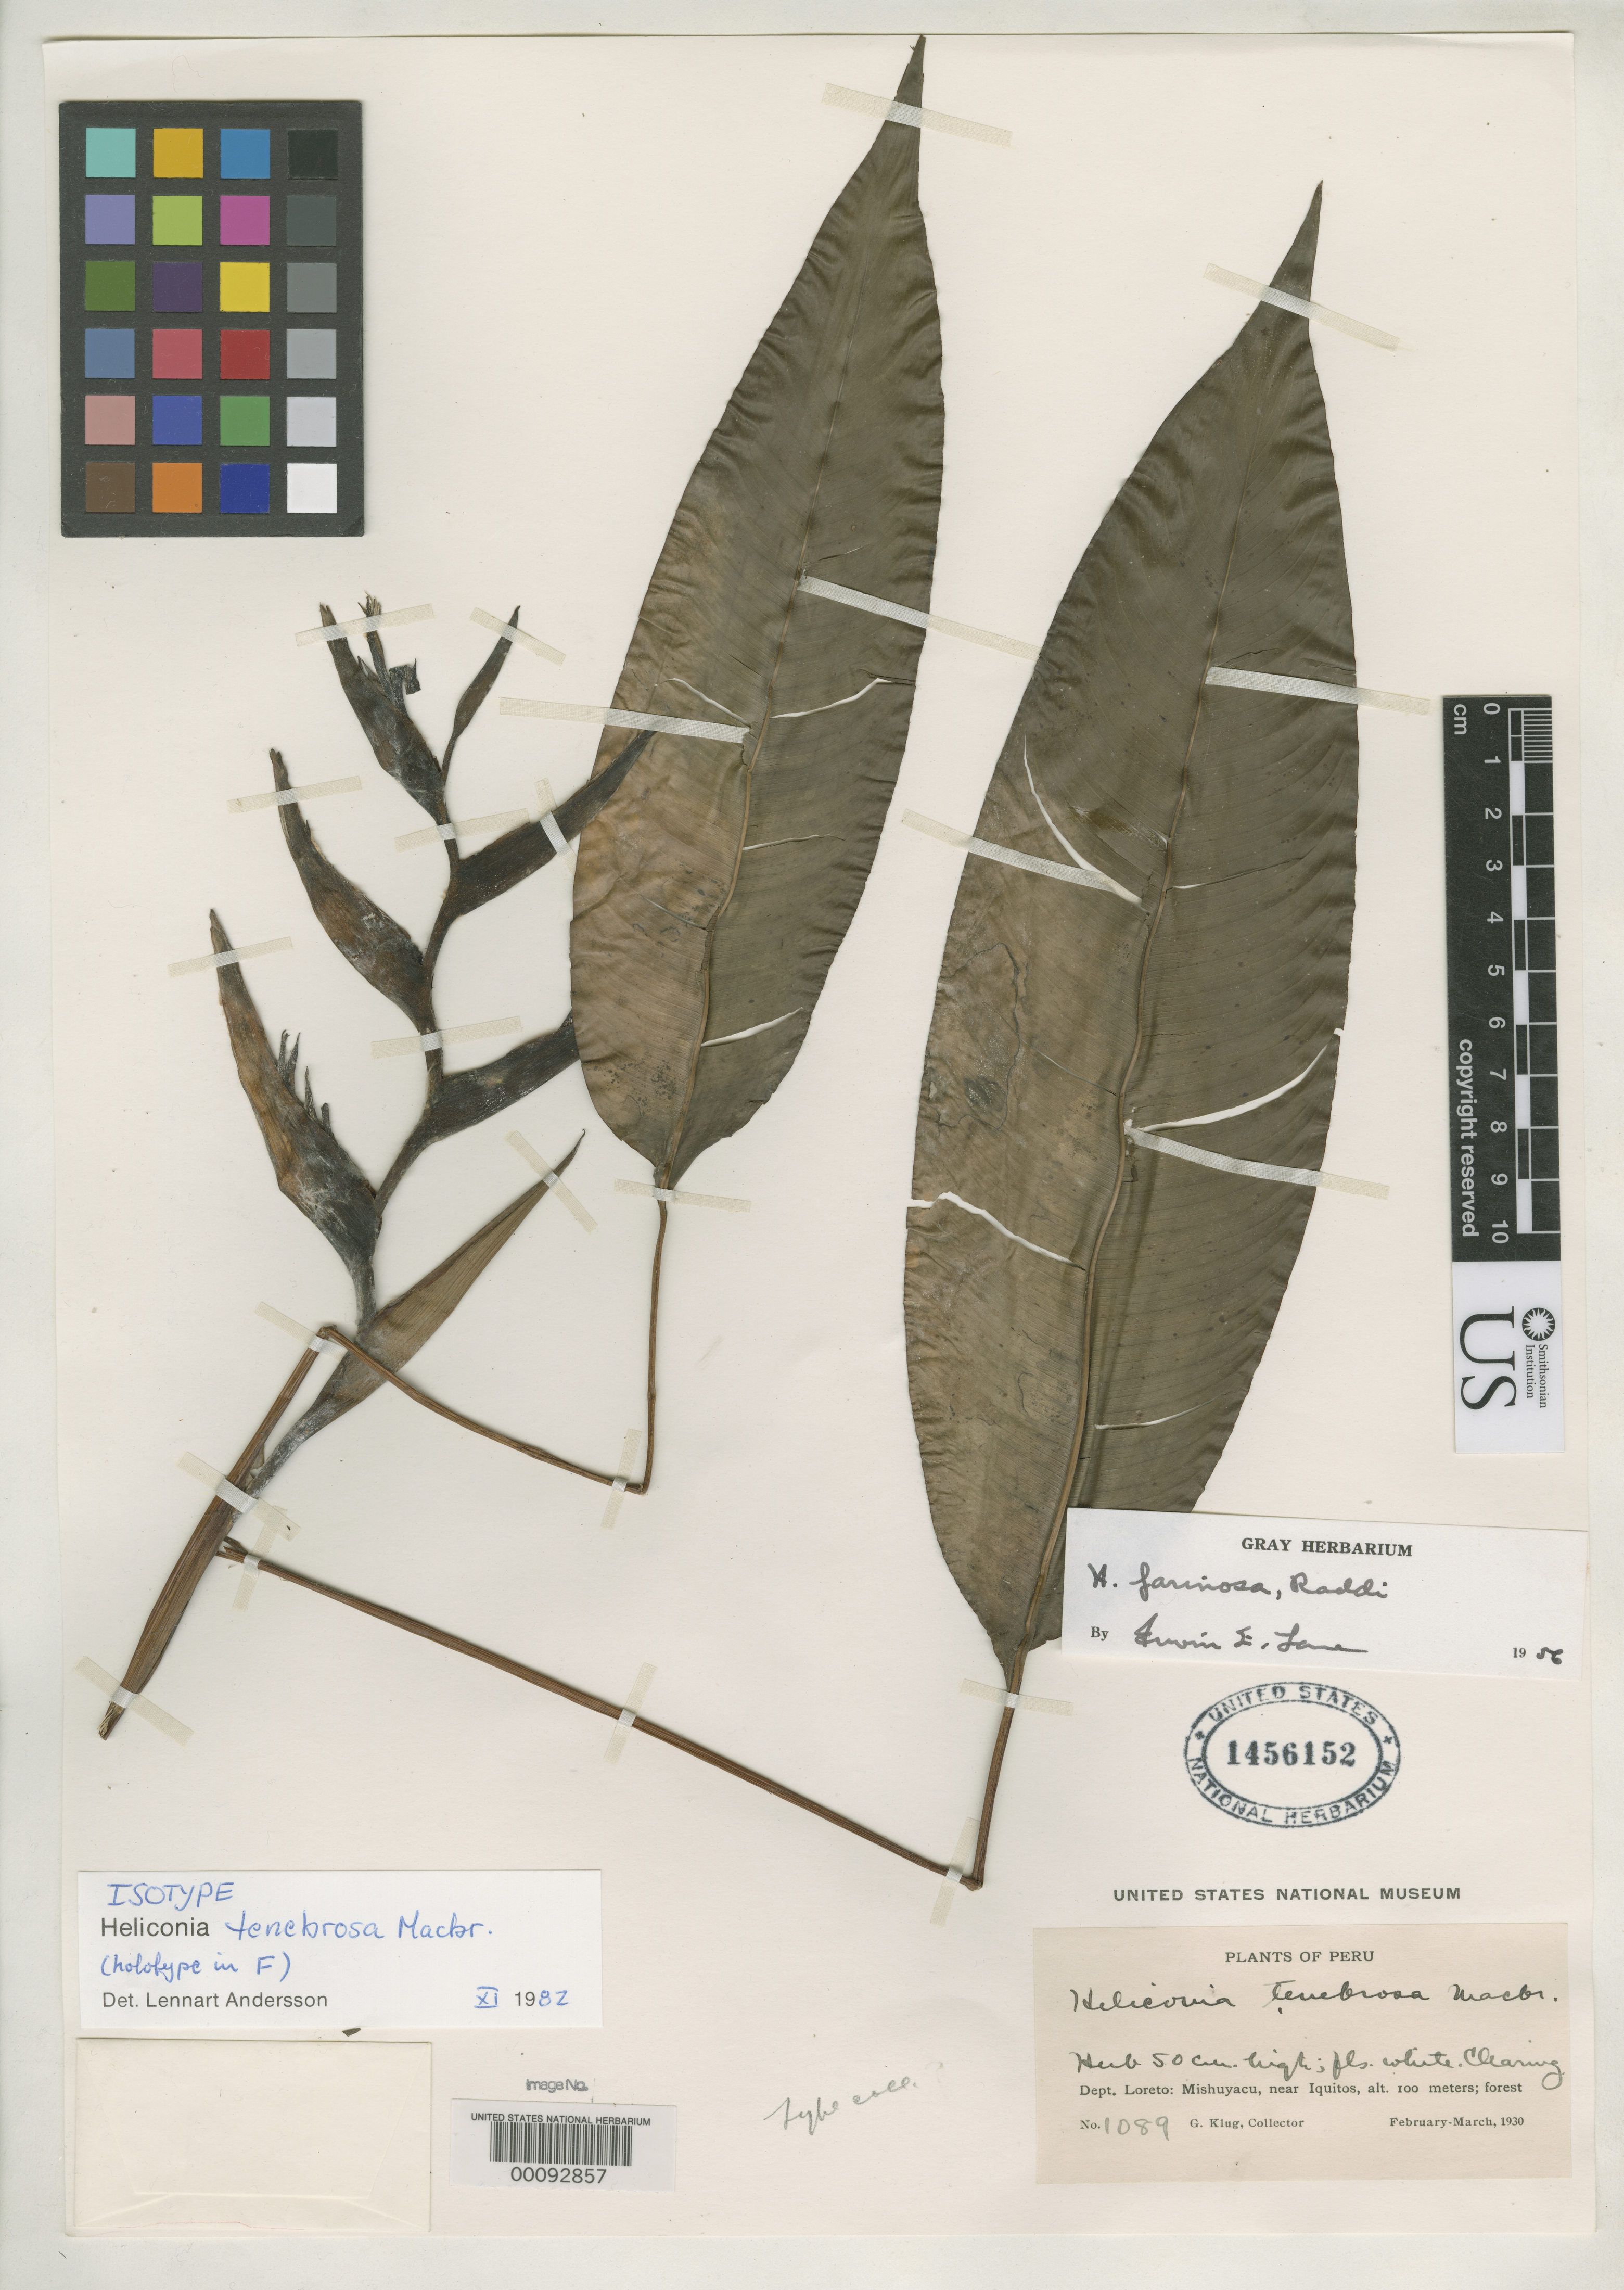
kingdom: Plantae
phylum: Tracheophyta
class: Liliopsida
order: Zingiberales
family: Heliconiaceae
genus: Heliconia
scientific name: Heliconia tenebrosa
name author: J.F. Macbr.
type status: Isotype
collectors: G. Klug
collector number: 1089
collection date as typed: Feb 1930 to -- Mar 1930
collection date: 1930-02/1930-03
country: Peru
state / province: Loreto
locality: Mishuyacu, near Iquitos.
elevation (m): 100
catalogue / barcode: US 1456152